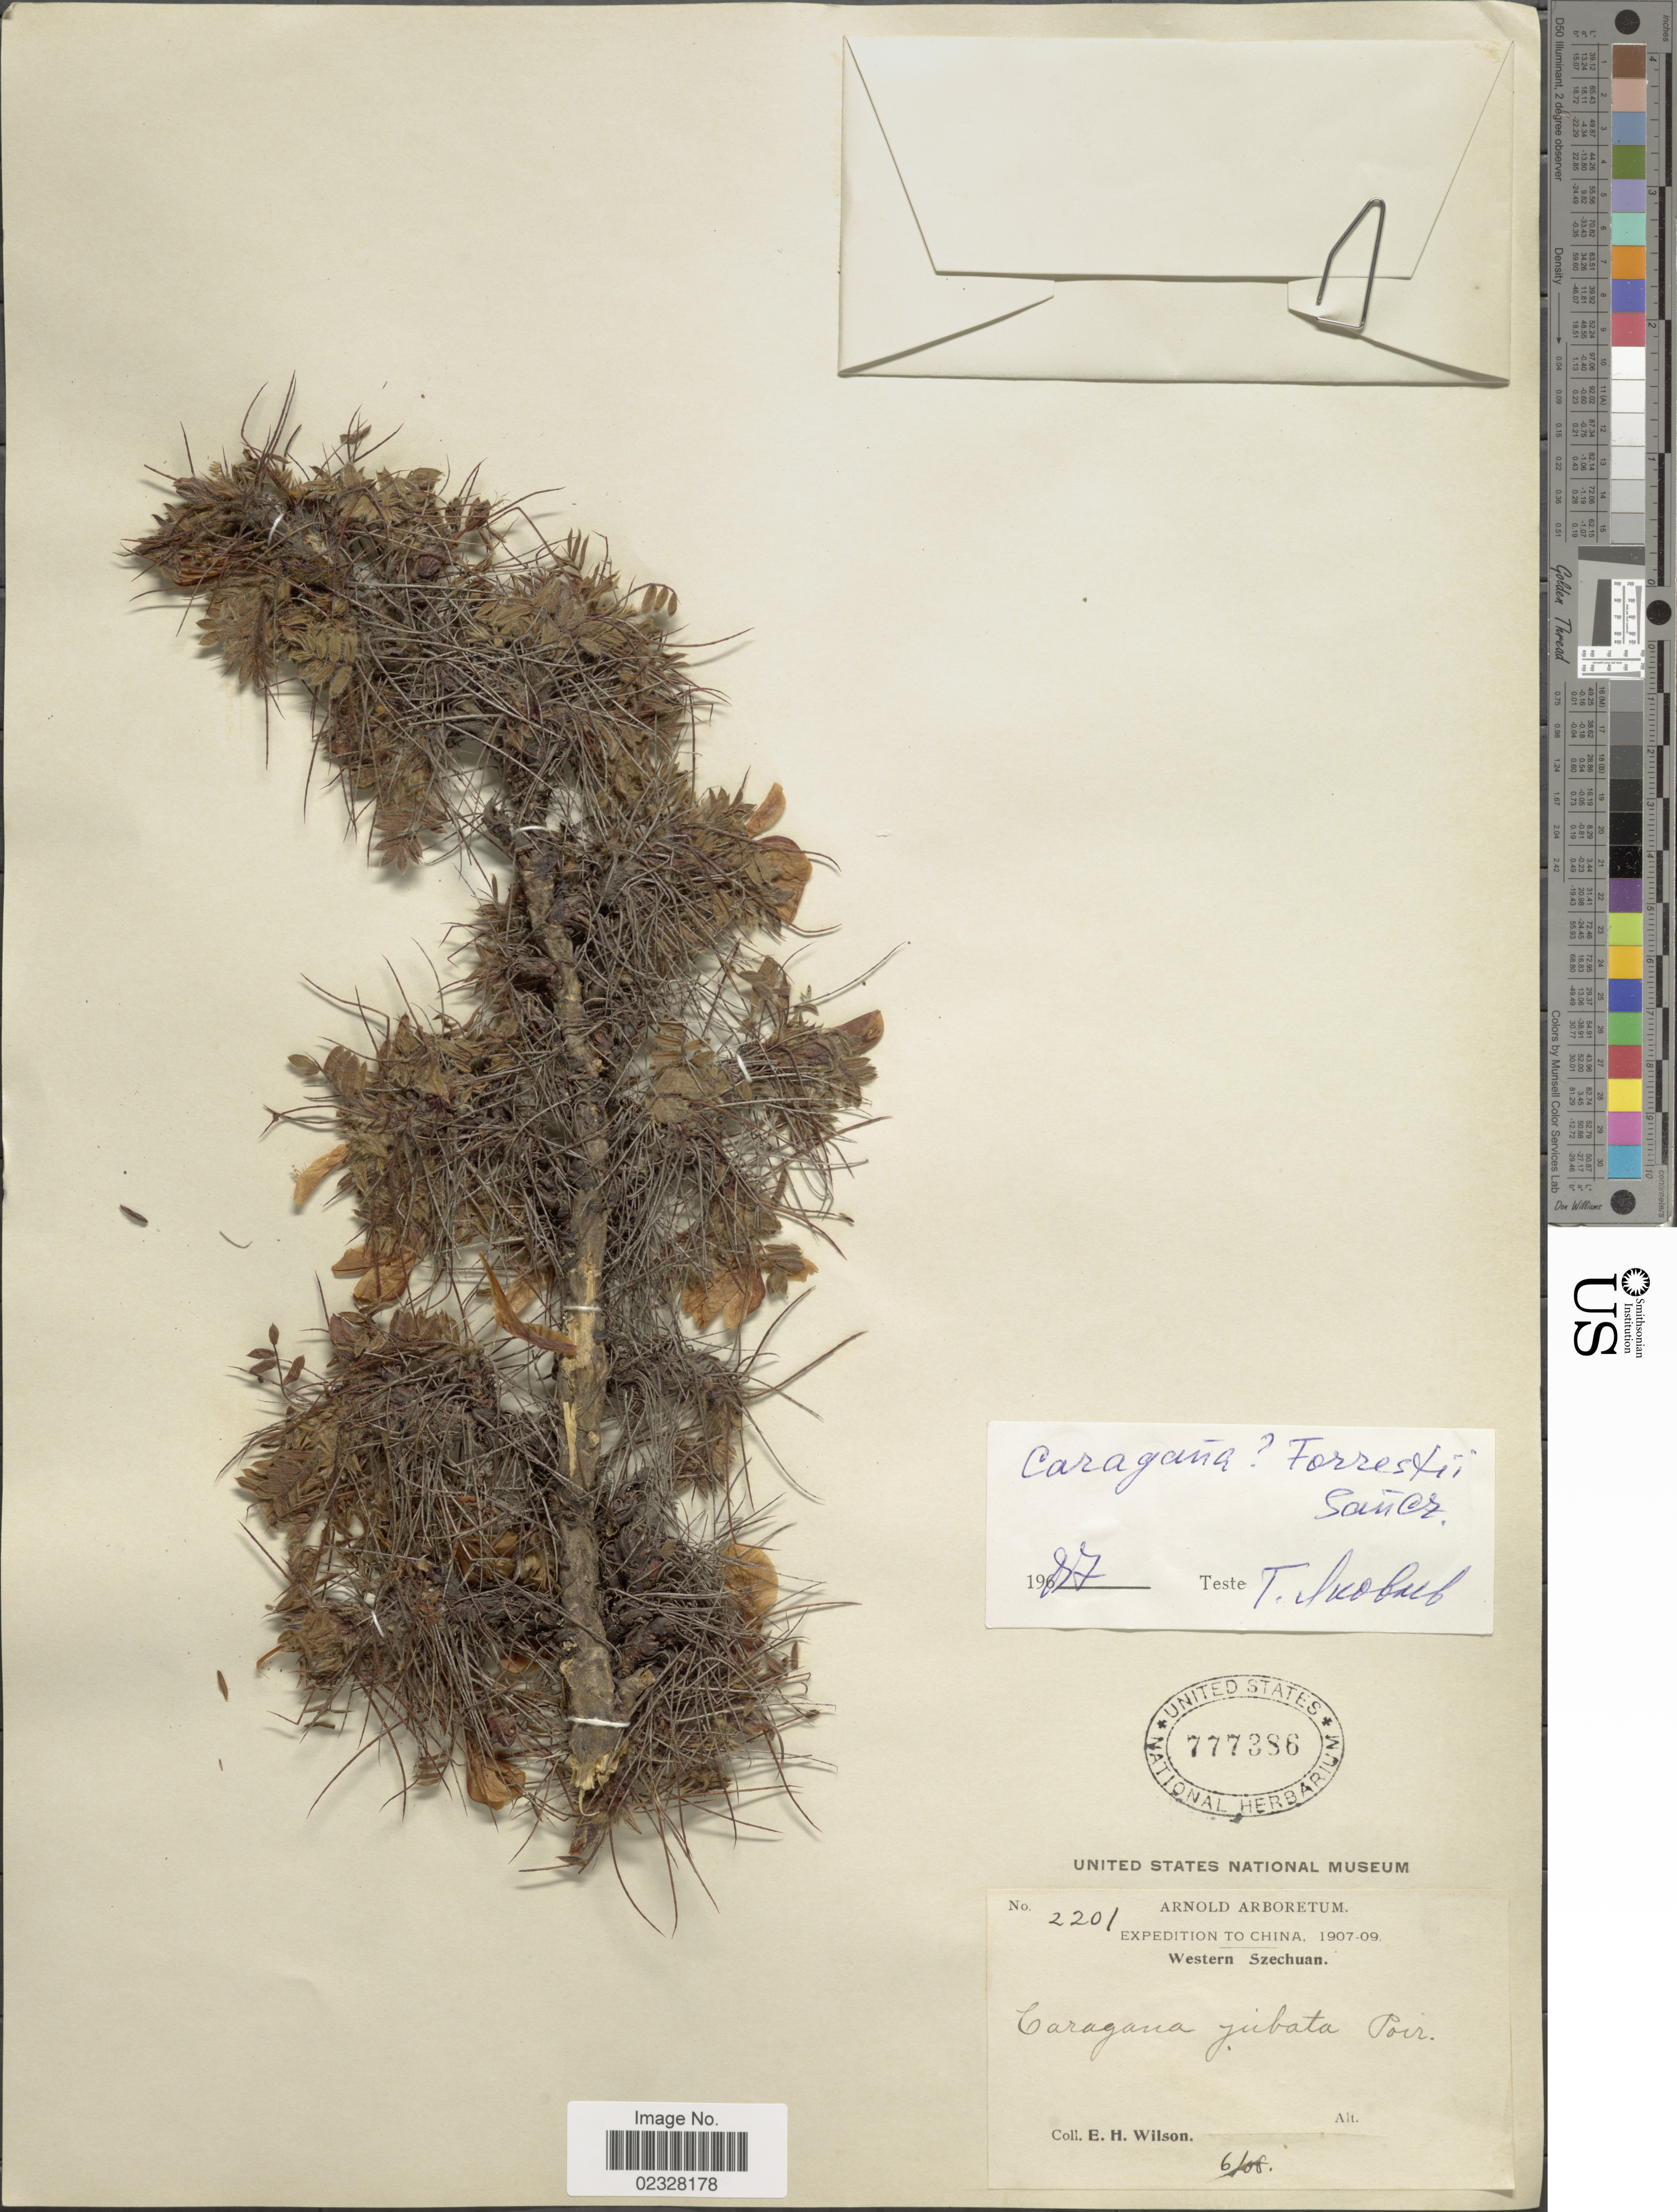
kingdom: Plantae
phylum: Tracheophyta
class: Magnoliopsida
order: Fabales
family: Fabaceae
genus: Caragana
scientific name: Caragana forrestii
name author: Sanchir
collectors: E. Wilson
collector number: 2201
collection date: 1908-06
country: China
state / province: Sichuan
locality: Western Szechuan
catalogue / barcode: US 777386